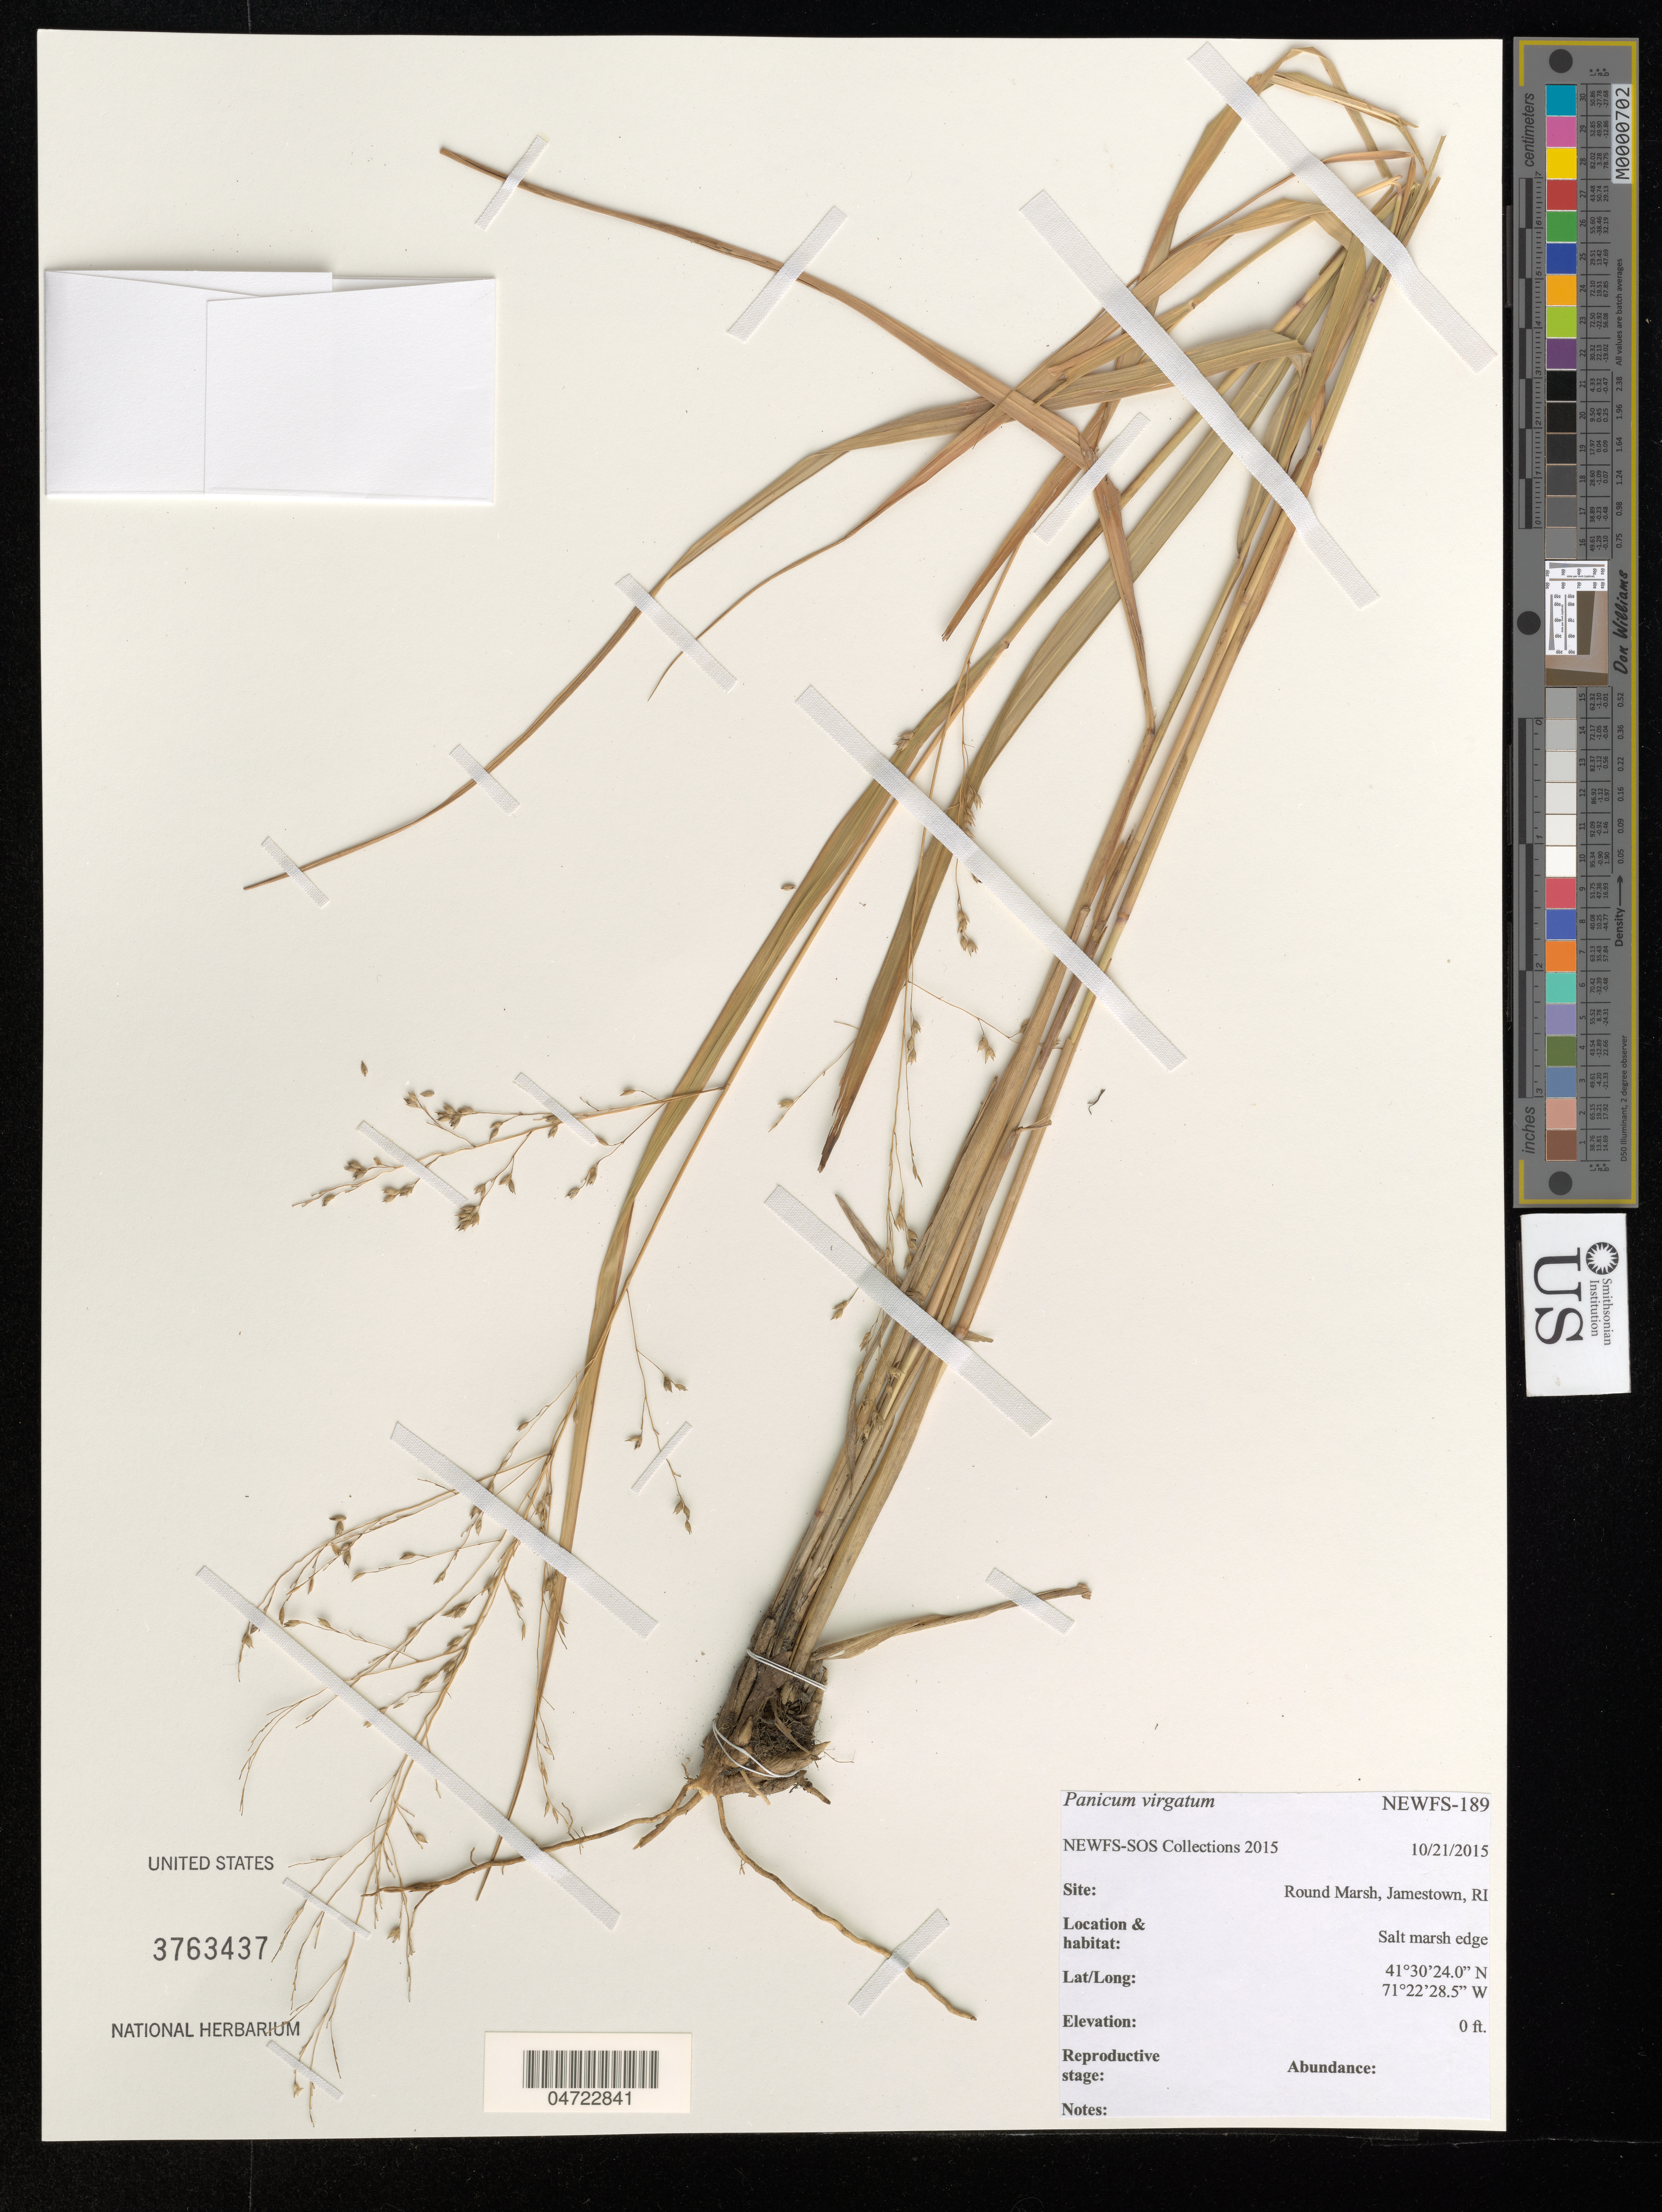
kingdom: Plantae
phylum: Tracheophyta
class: Liliopsida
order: Poales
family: Poaceae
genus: Panicum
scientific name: Panicum virgatum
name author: L.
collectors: NEWFS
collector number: NEWFS-189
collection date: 2015-10-21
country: United States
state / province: Rhode Island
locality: Round Marsh, Jamestown.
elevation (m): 0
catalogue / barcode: US 3763437